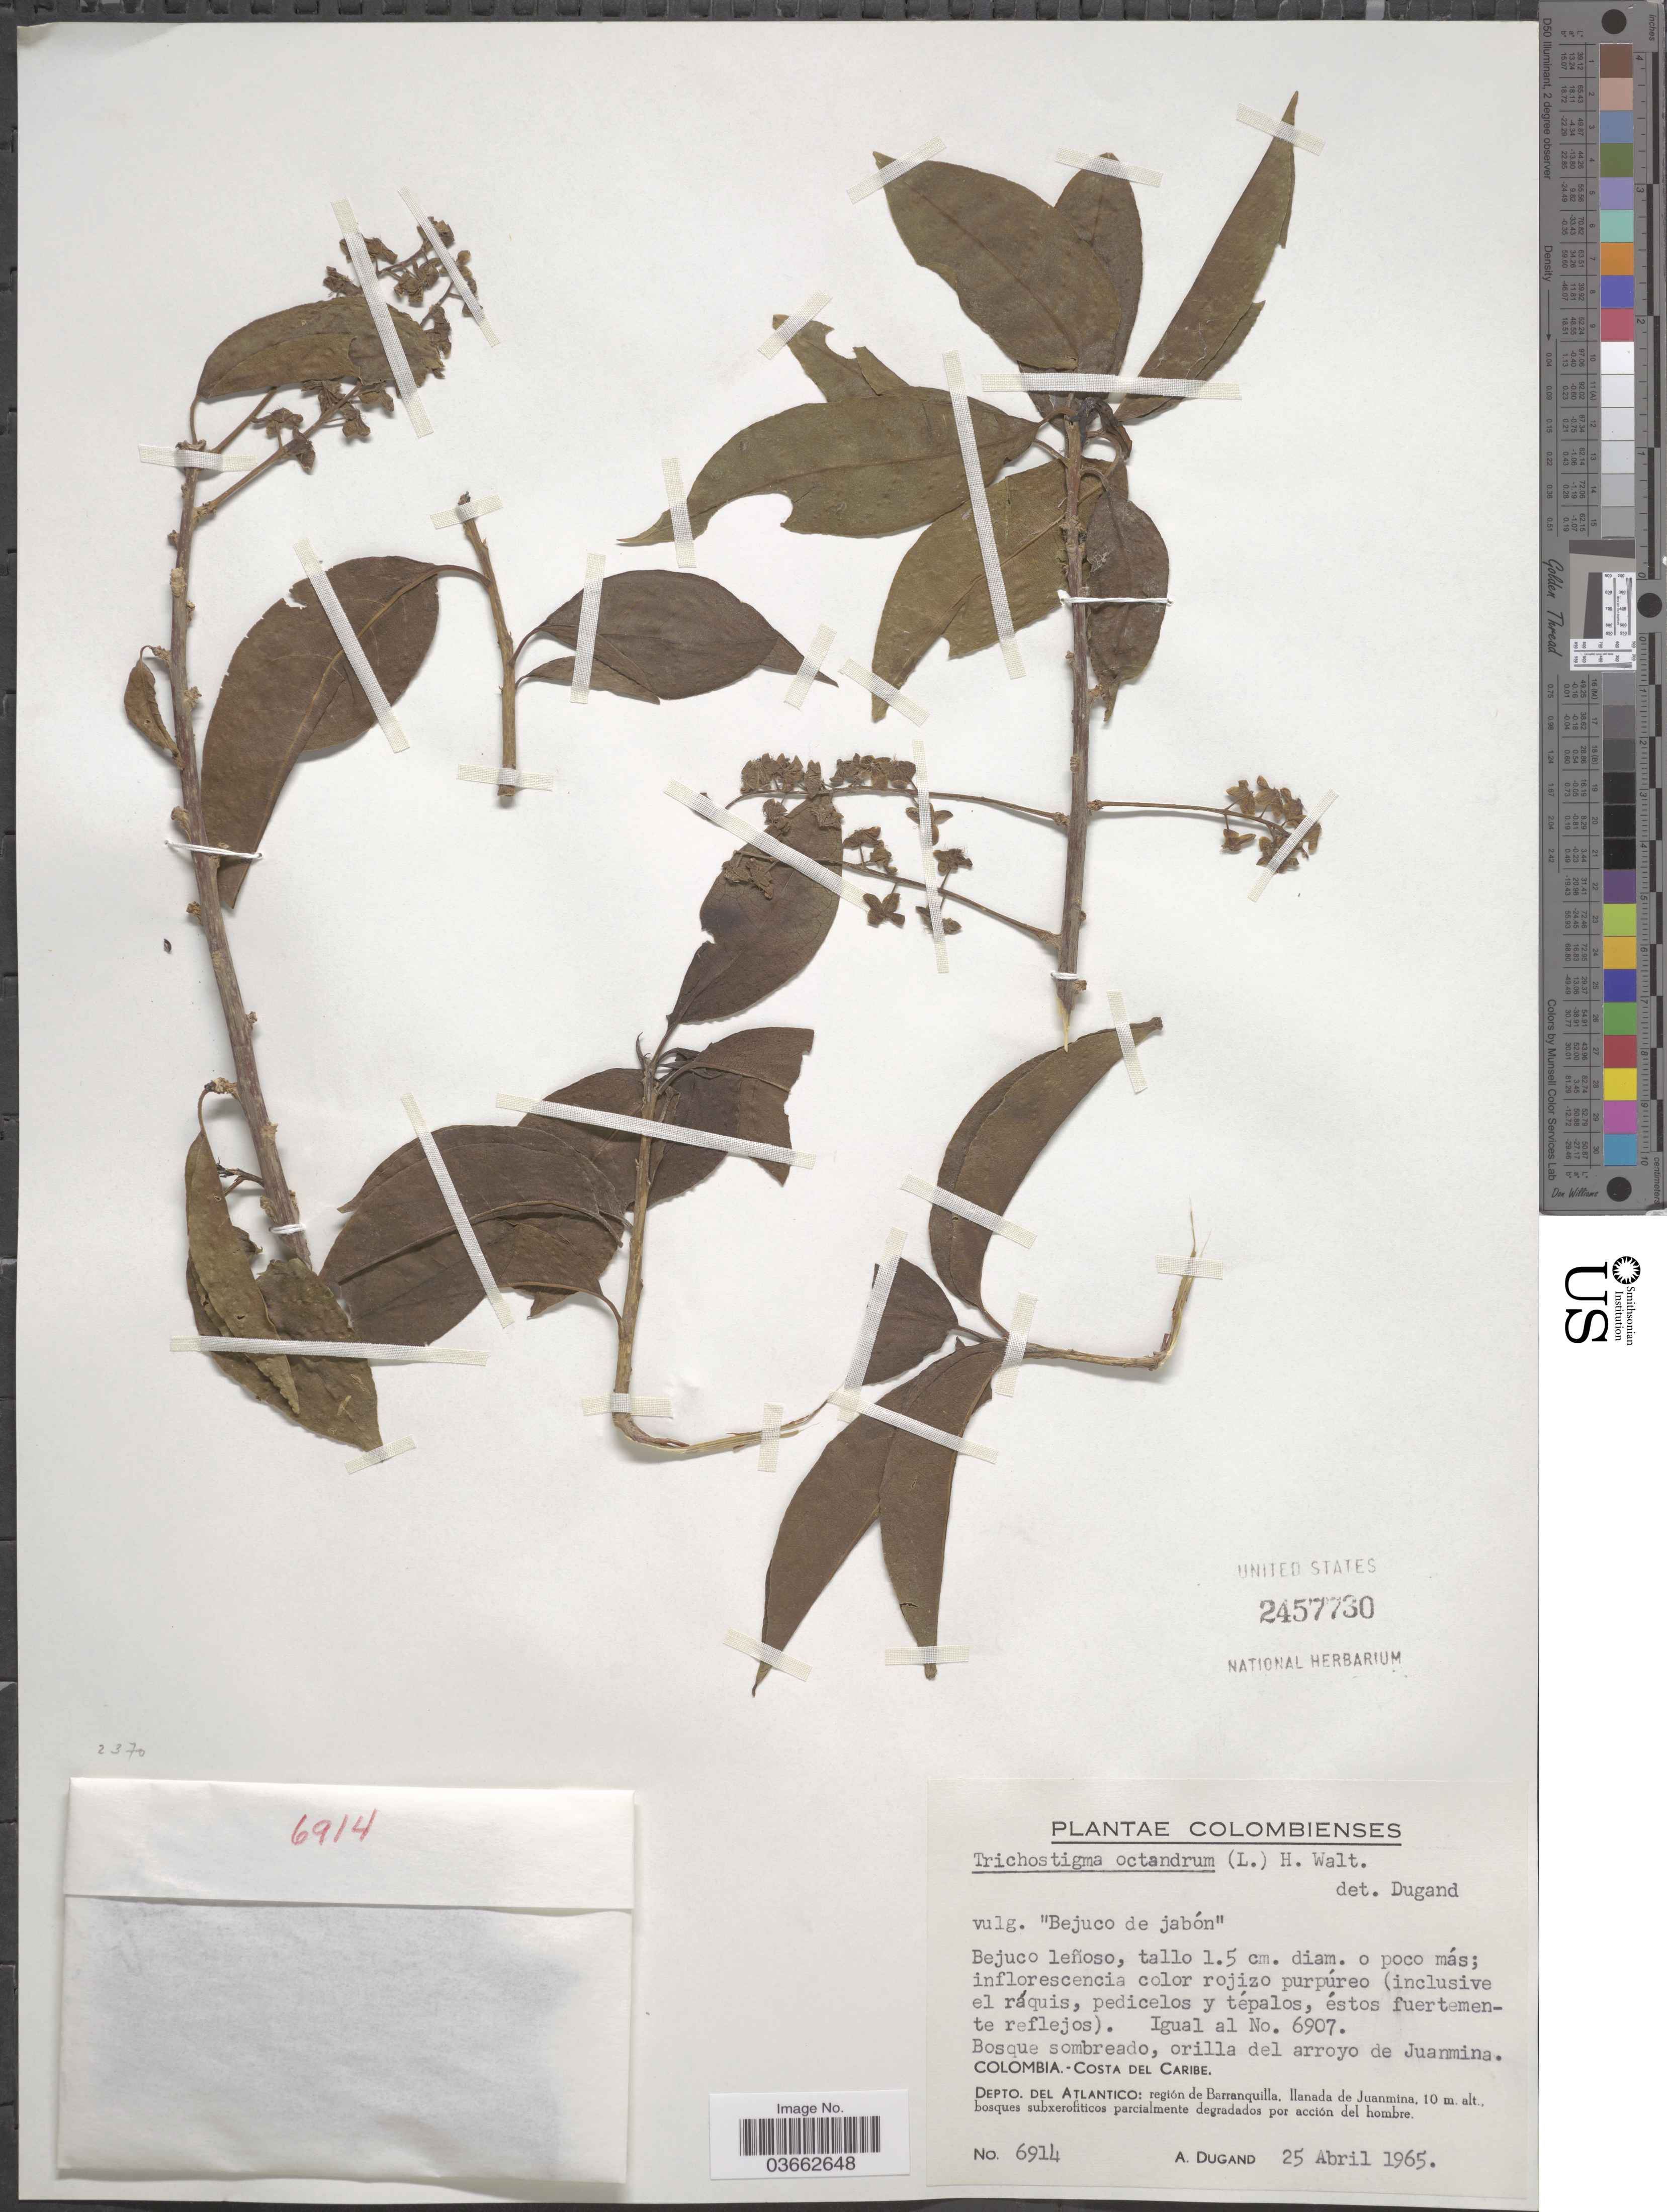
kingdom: Plantae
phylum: Tracheophyta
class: Magnoliopsida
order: Caryophyllales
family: Phytolaccaceae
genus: Trichostigma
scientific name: Trichostigma octandrum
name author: (L.) H. Walter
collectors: A. Dugand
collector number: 6914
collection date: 1965-04-25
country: Colombia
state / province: Atlántico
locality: Bosque sombreado, orilla del arroyo de Juanmina. Costa del Caribe. Depto del Atlantico: región de Barranquilla, llanada de Juanmina.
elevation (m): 10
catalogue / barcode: US 2457730